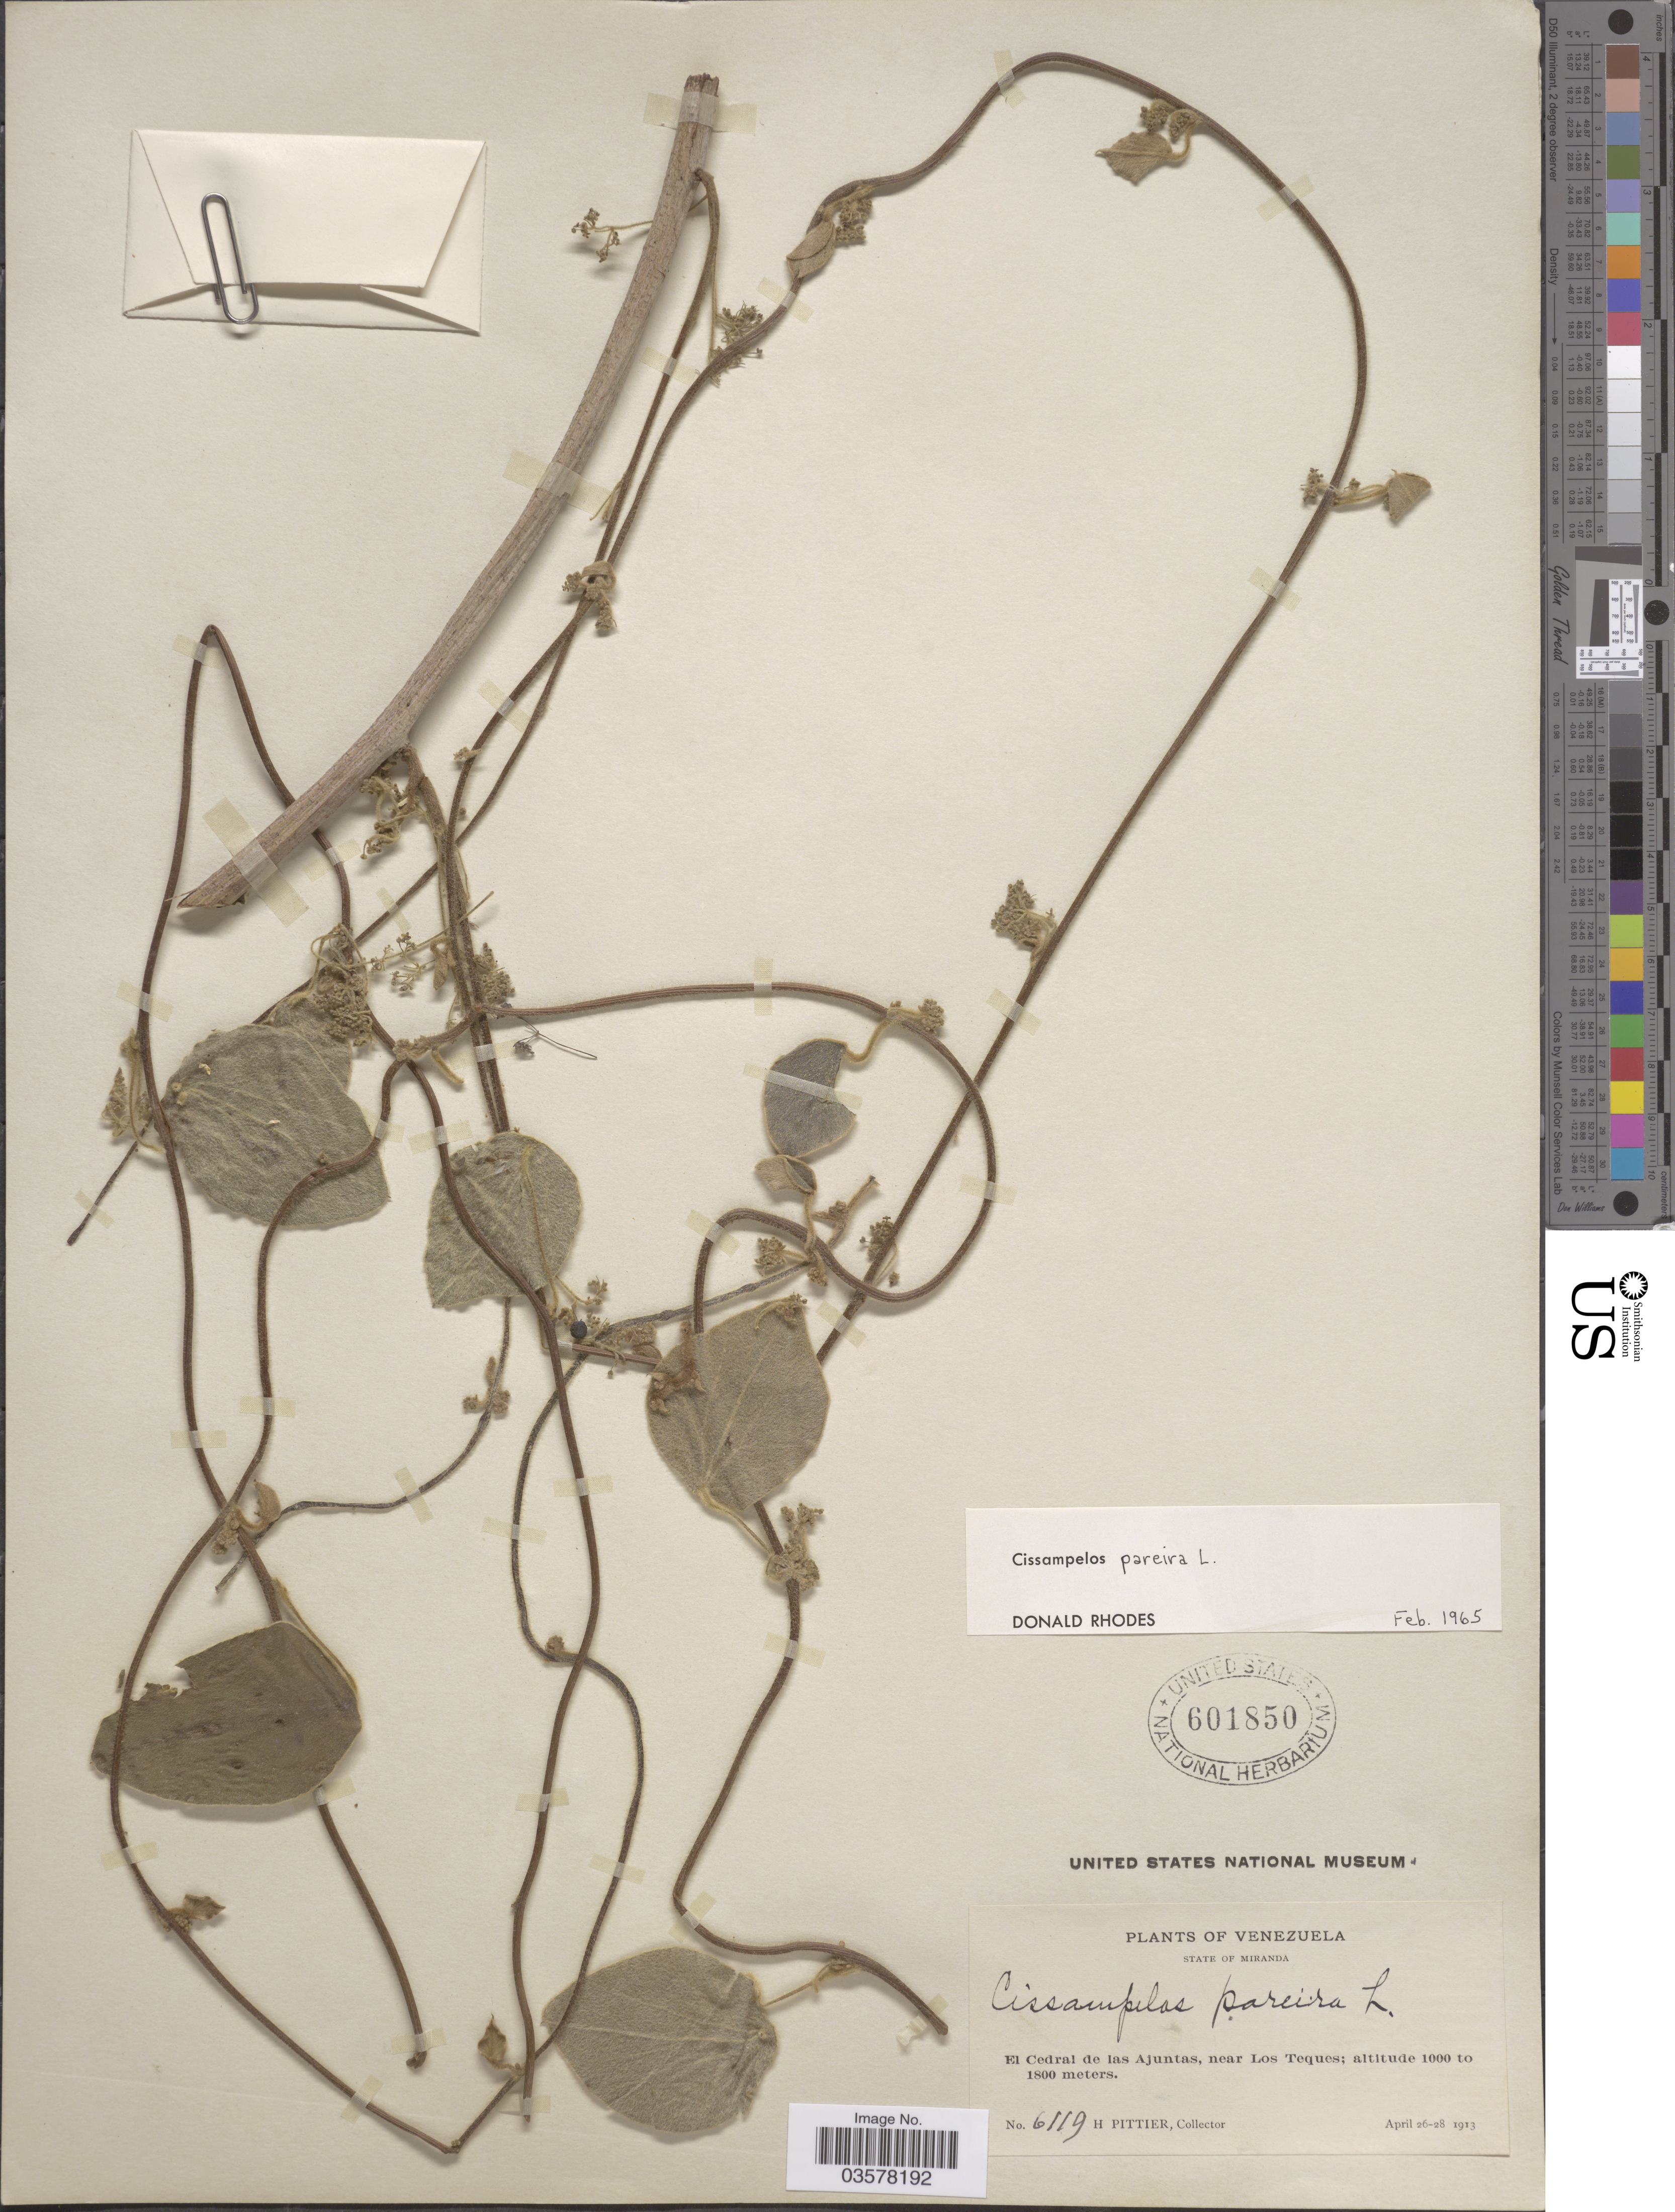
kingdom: Plantae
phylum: Tracheophyta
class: Magnoliopsida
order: Ranunculales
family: Menispermaceae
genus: Cissampelos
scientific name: Cissampelos pareira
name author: L.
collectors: H. F. Pittier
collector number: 6119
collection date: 1913-04-26/1913-04-28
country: Venezuela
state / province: Miranda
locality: El Cedral de las Ajuntas, near Los Teques.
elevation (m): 1000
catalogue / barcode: US 601850